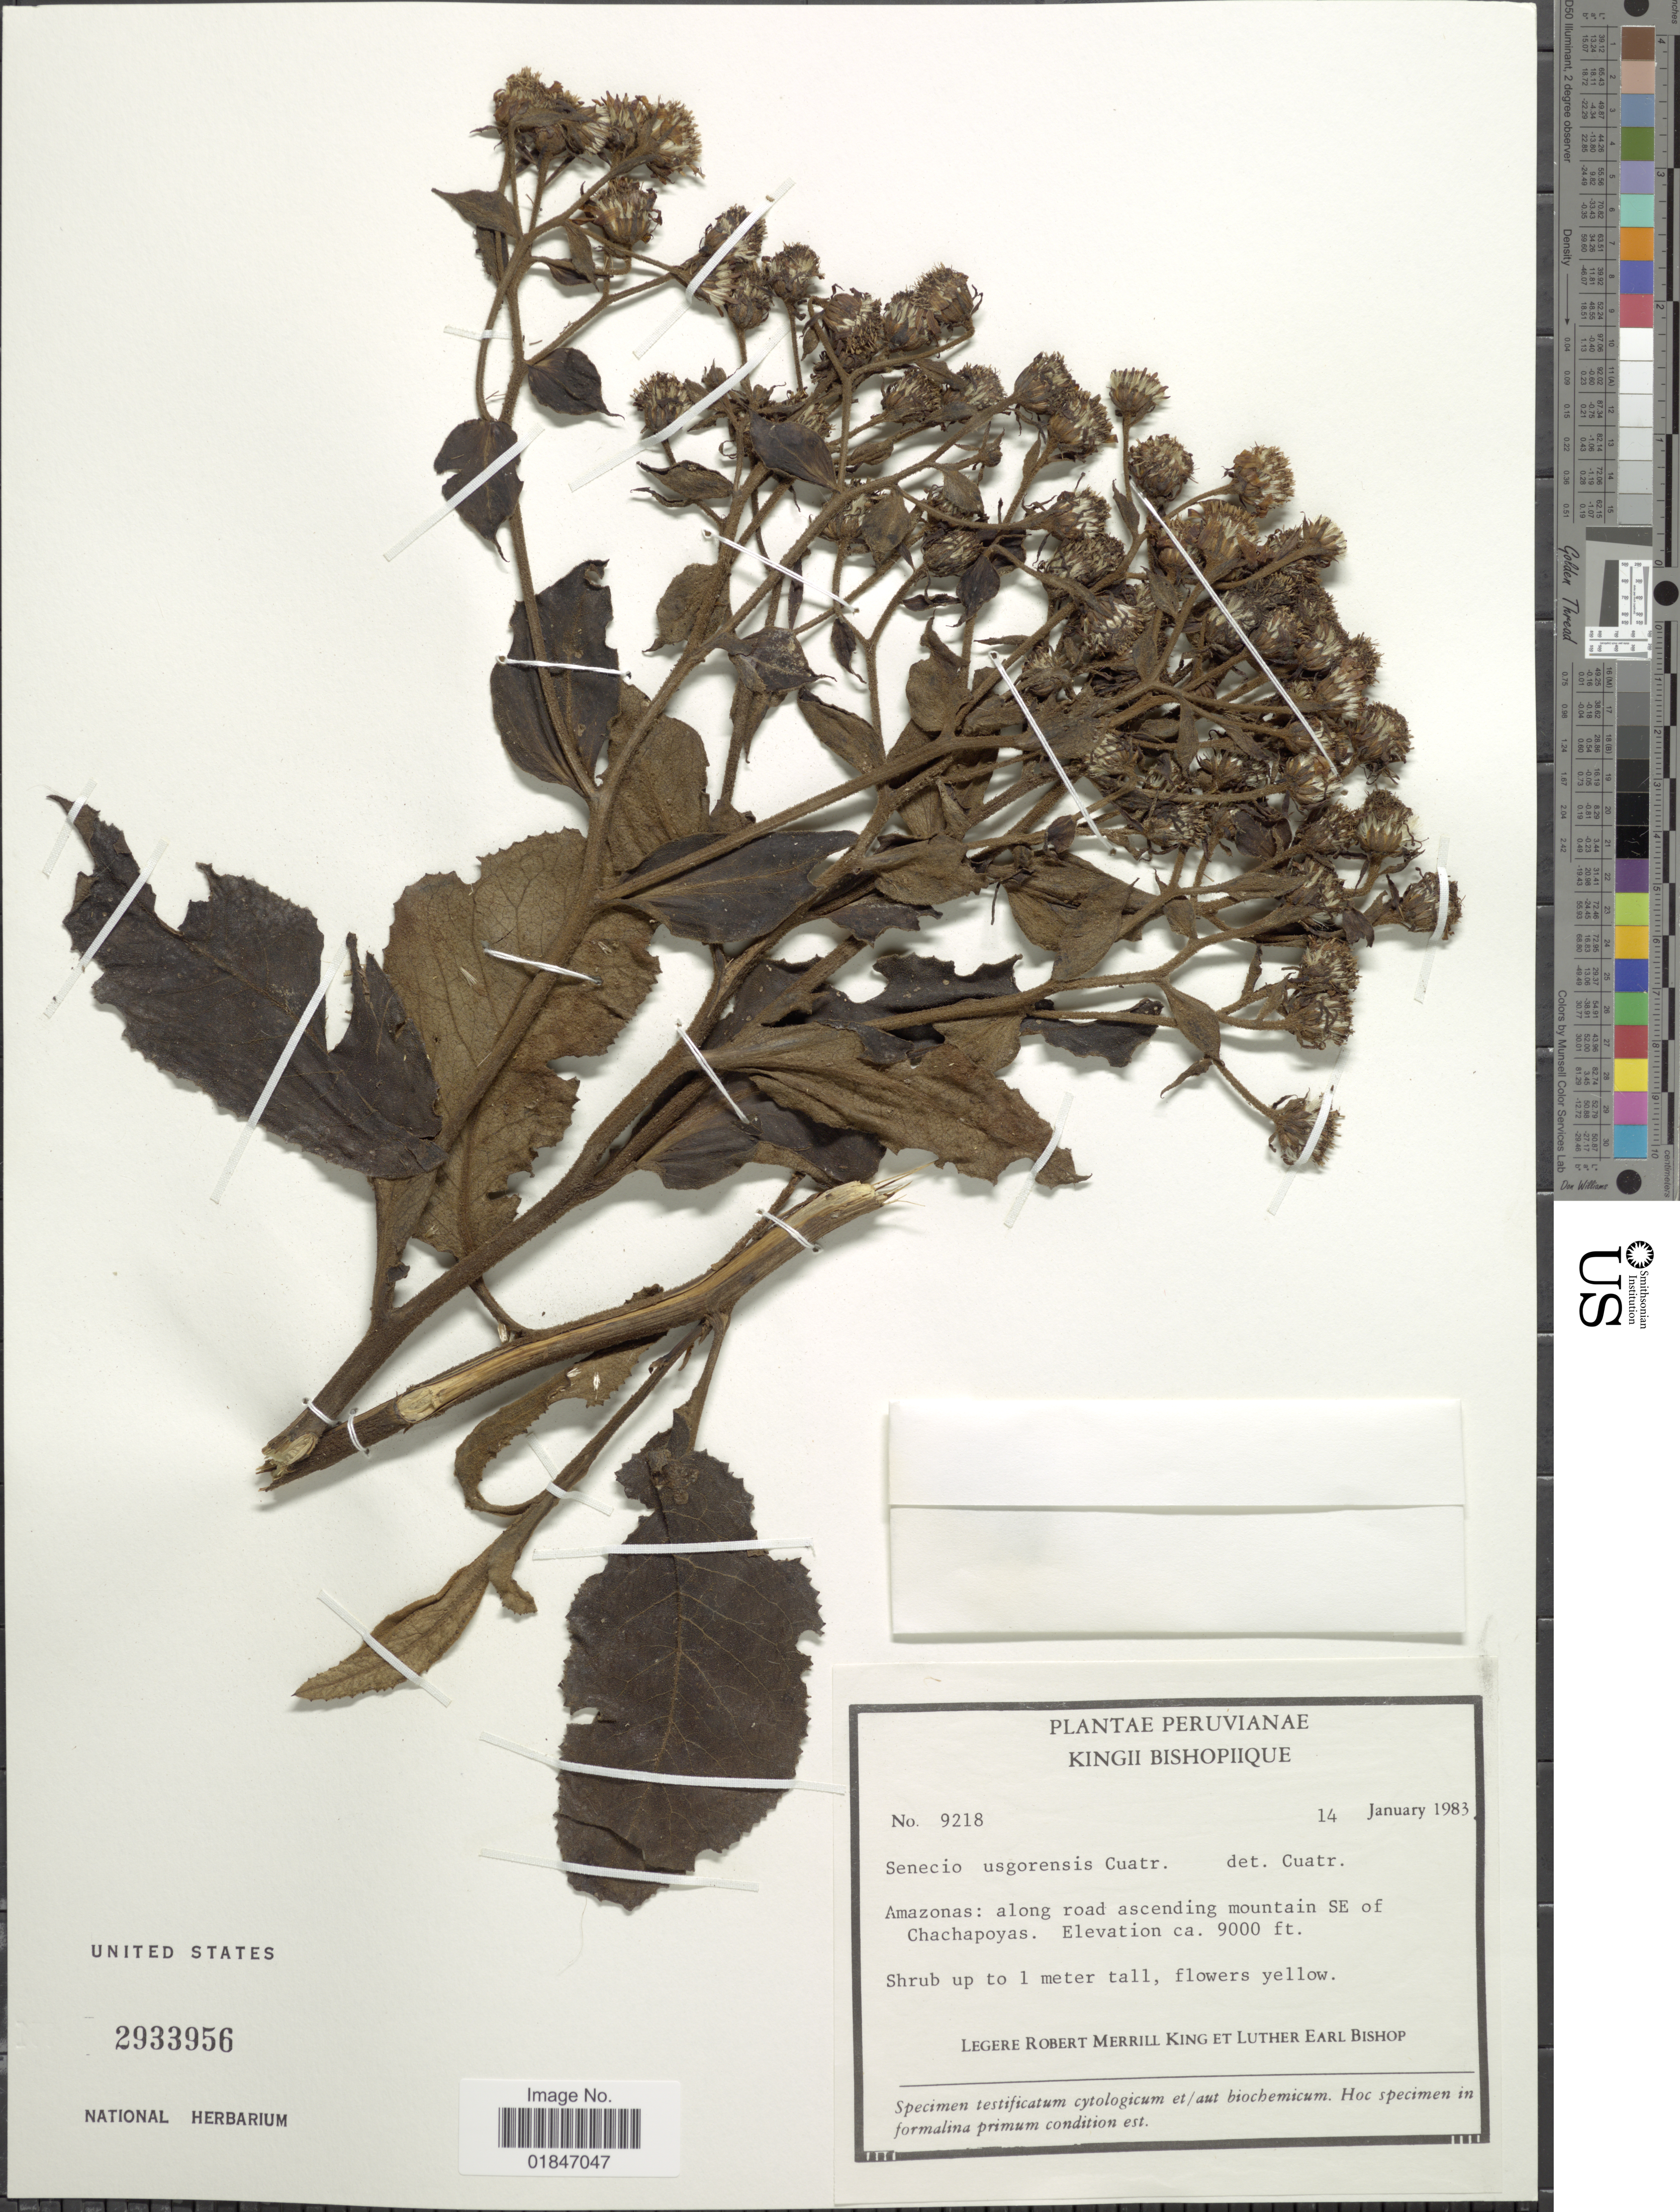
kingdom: Plantae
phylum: Tracheophyta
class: Magnoliopsida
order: Asterales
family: Asteraceae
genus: Dendrophorbium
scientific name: Dendrophorbium usgorense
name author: (Cuatrec.) C. Jeffrey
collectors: R. M. King & L. E. Bishop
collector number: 9218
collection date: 1983-01-14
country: Peru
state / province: Amazonas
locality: Amazonas: Along road ascending mountain SE of Chachapoyas.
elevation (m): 2743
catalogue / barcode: US 2933956